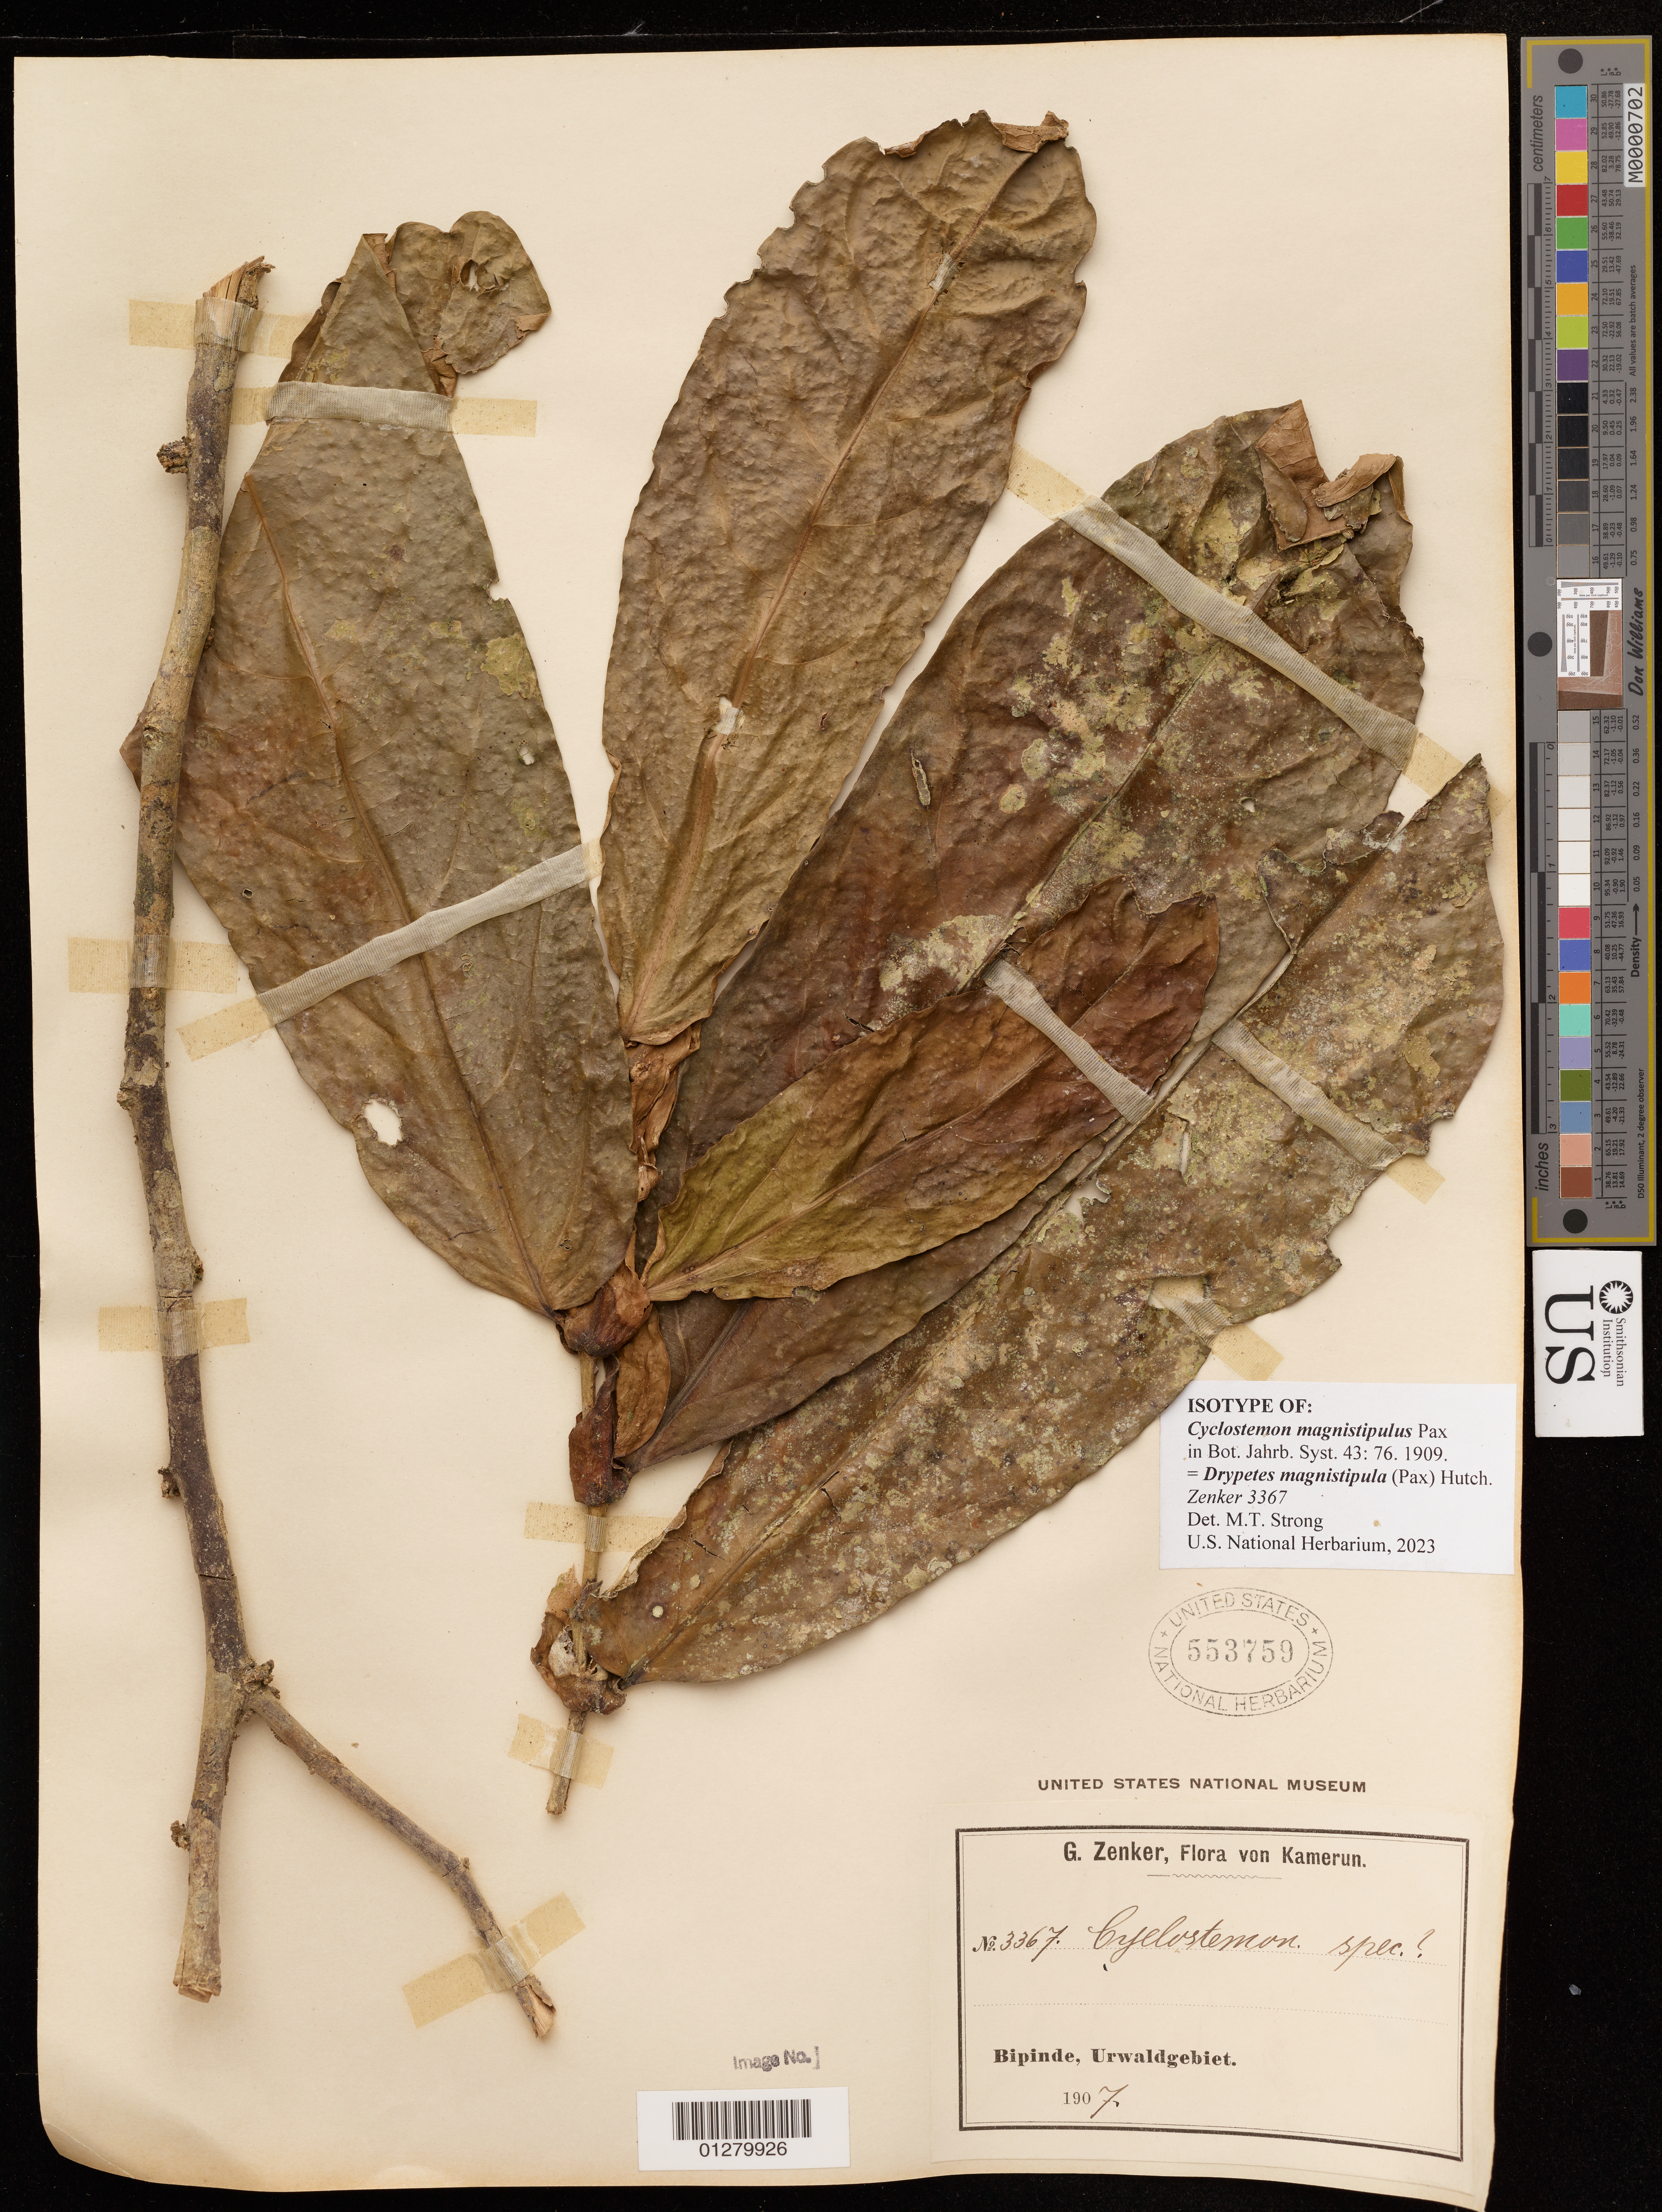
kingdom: Plantae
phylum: Tracheophyta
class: Magnoliopsida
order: Malpighiales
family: Putranjivaceae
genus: Cyclostemon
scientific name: Cyclostemon magnistipulus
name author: Pax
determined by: Strong, Mark T., (BOT), Smithsonian Institution - National Museum of Natural History (UNITED STATES)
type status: Isotype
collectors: G. A. Zenker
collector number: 3367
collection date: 1907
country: Cameroon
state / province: Sud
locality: Bipinde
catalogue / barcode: US 553759